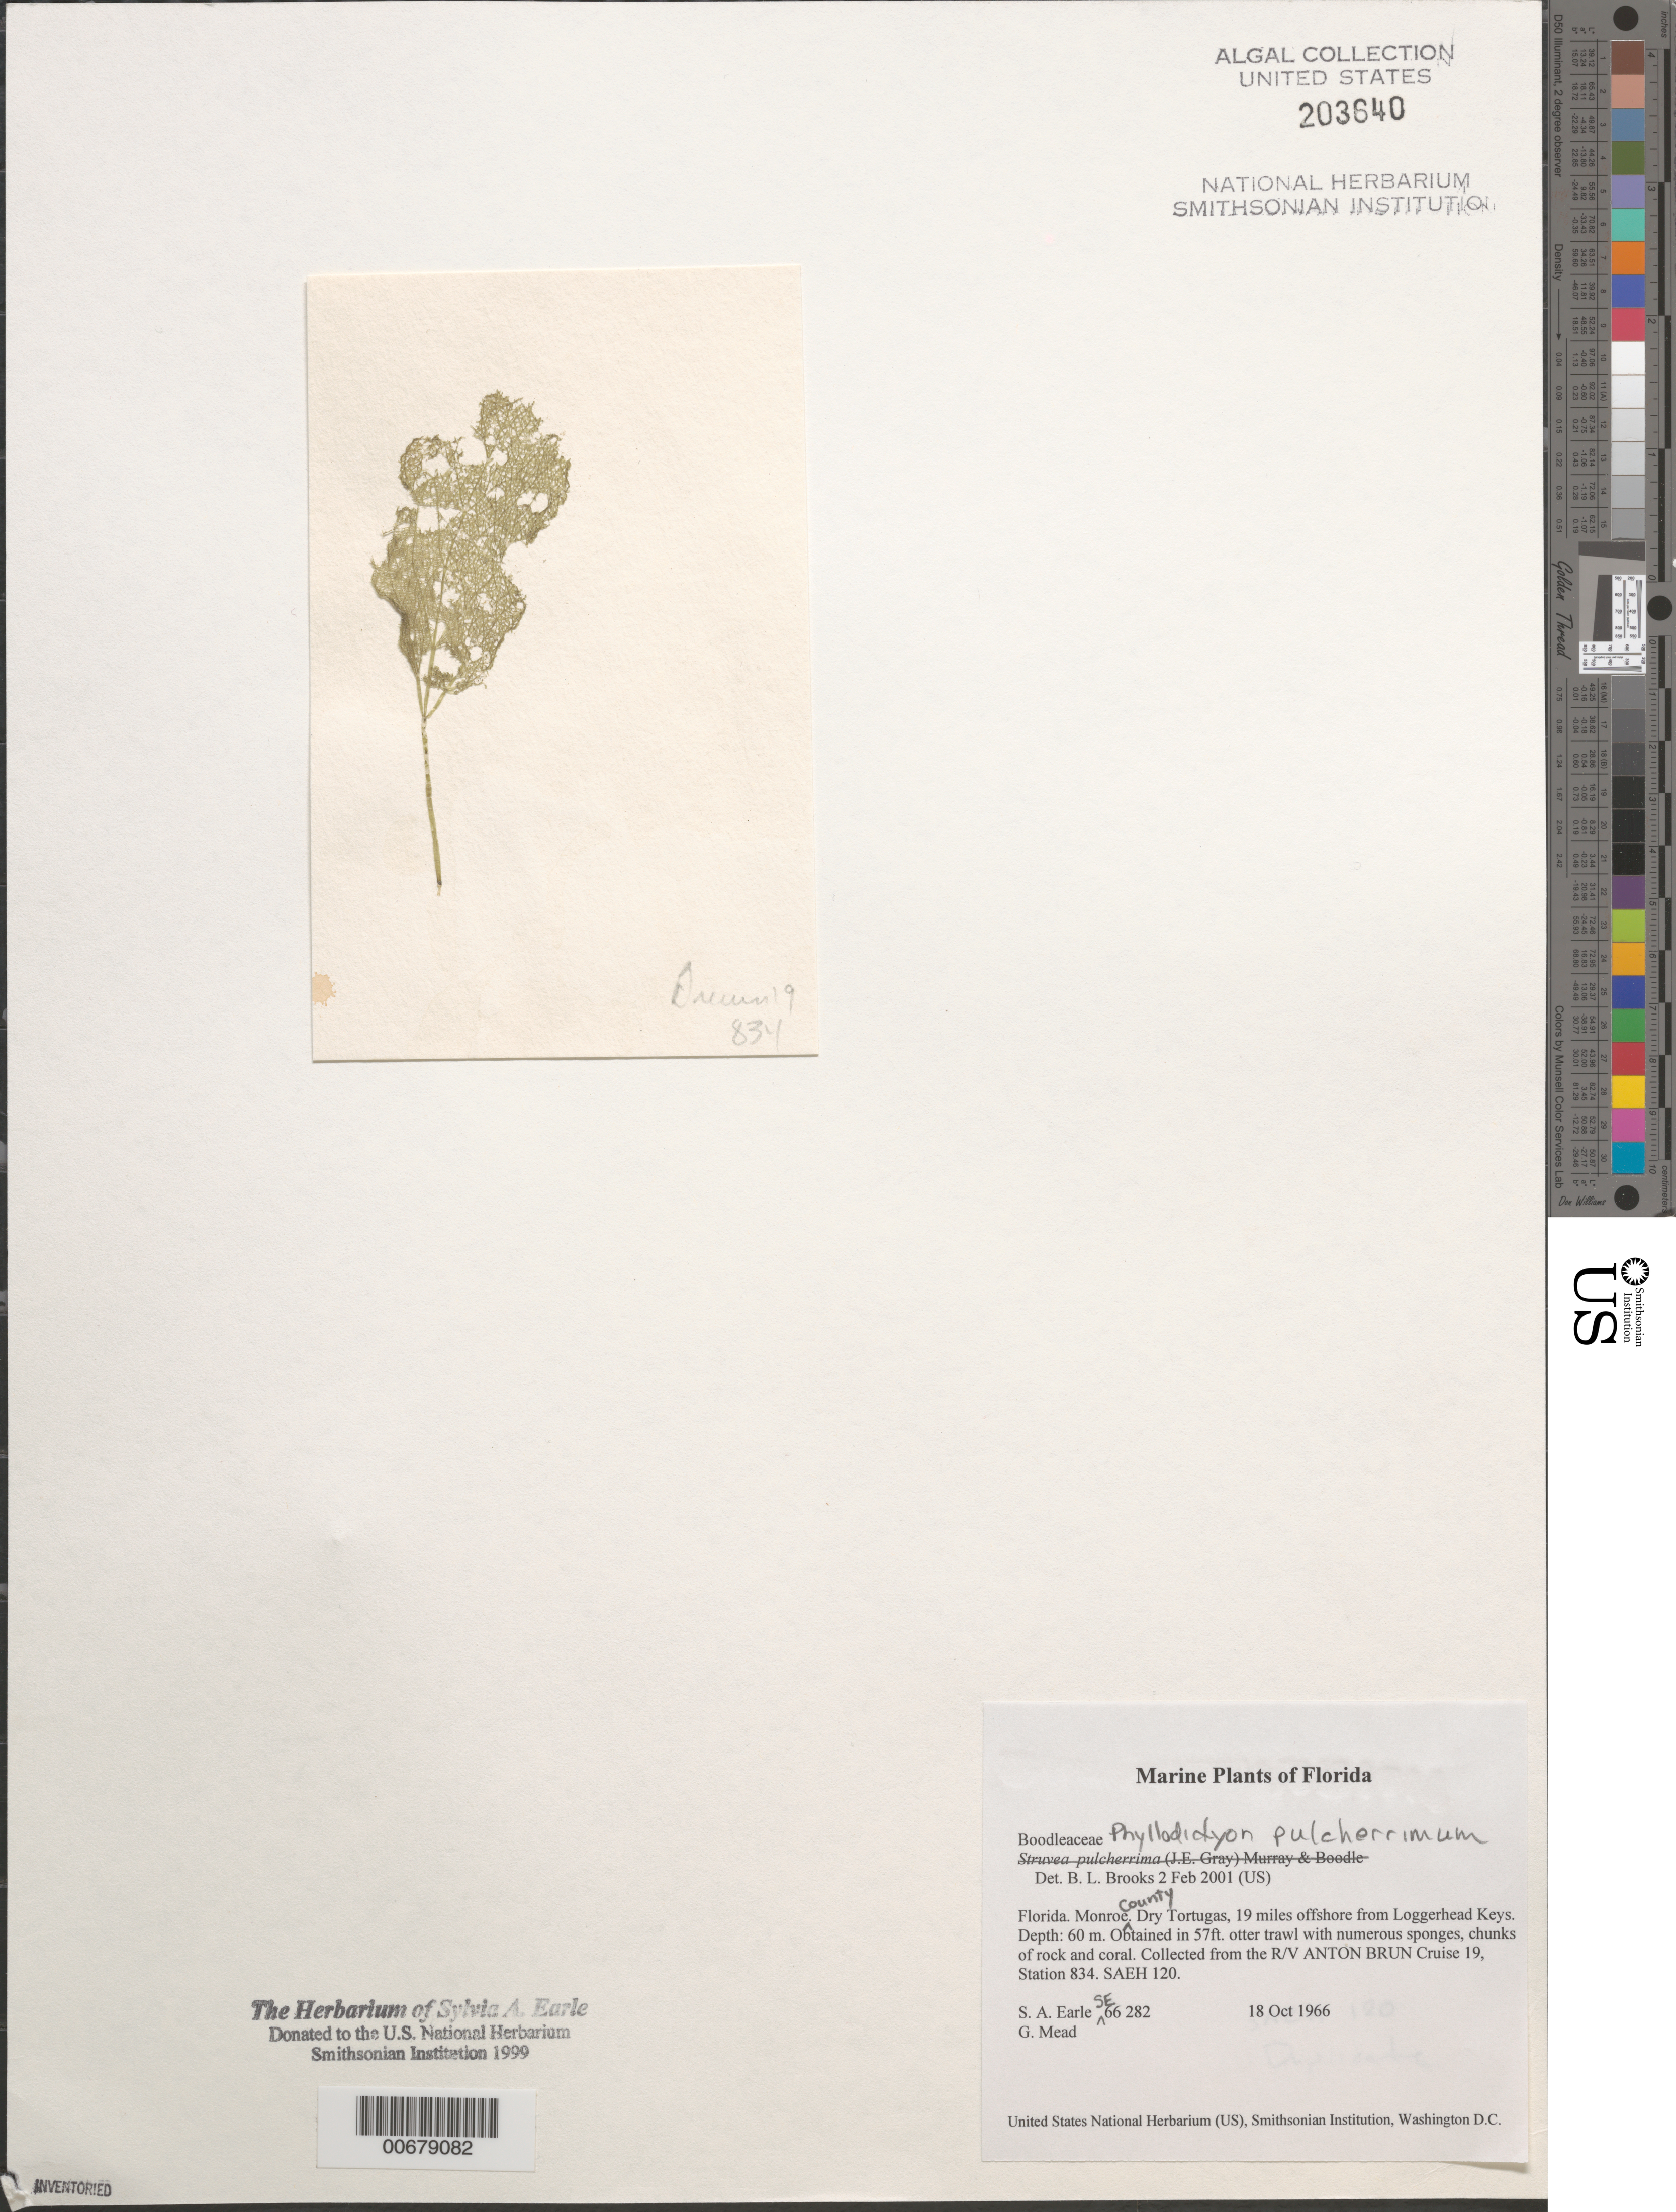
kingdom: Plantae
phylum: Chlorophyta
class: Ulvophyceae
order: Siphonocladales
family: Boodleaceae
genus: Struvea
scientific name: Struvea pulcherrima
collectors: S. A. Earle & G. W. Mead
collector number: SE 66282 & SAEH 120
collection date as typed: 18 Oct 1966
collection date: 1966-10-18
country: United States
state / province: Florida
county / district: Monroe County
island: Dry Tortugas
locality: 19 miles off Loggerhead Key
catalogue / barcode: US 203640